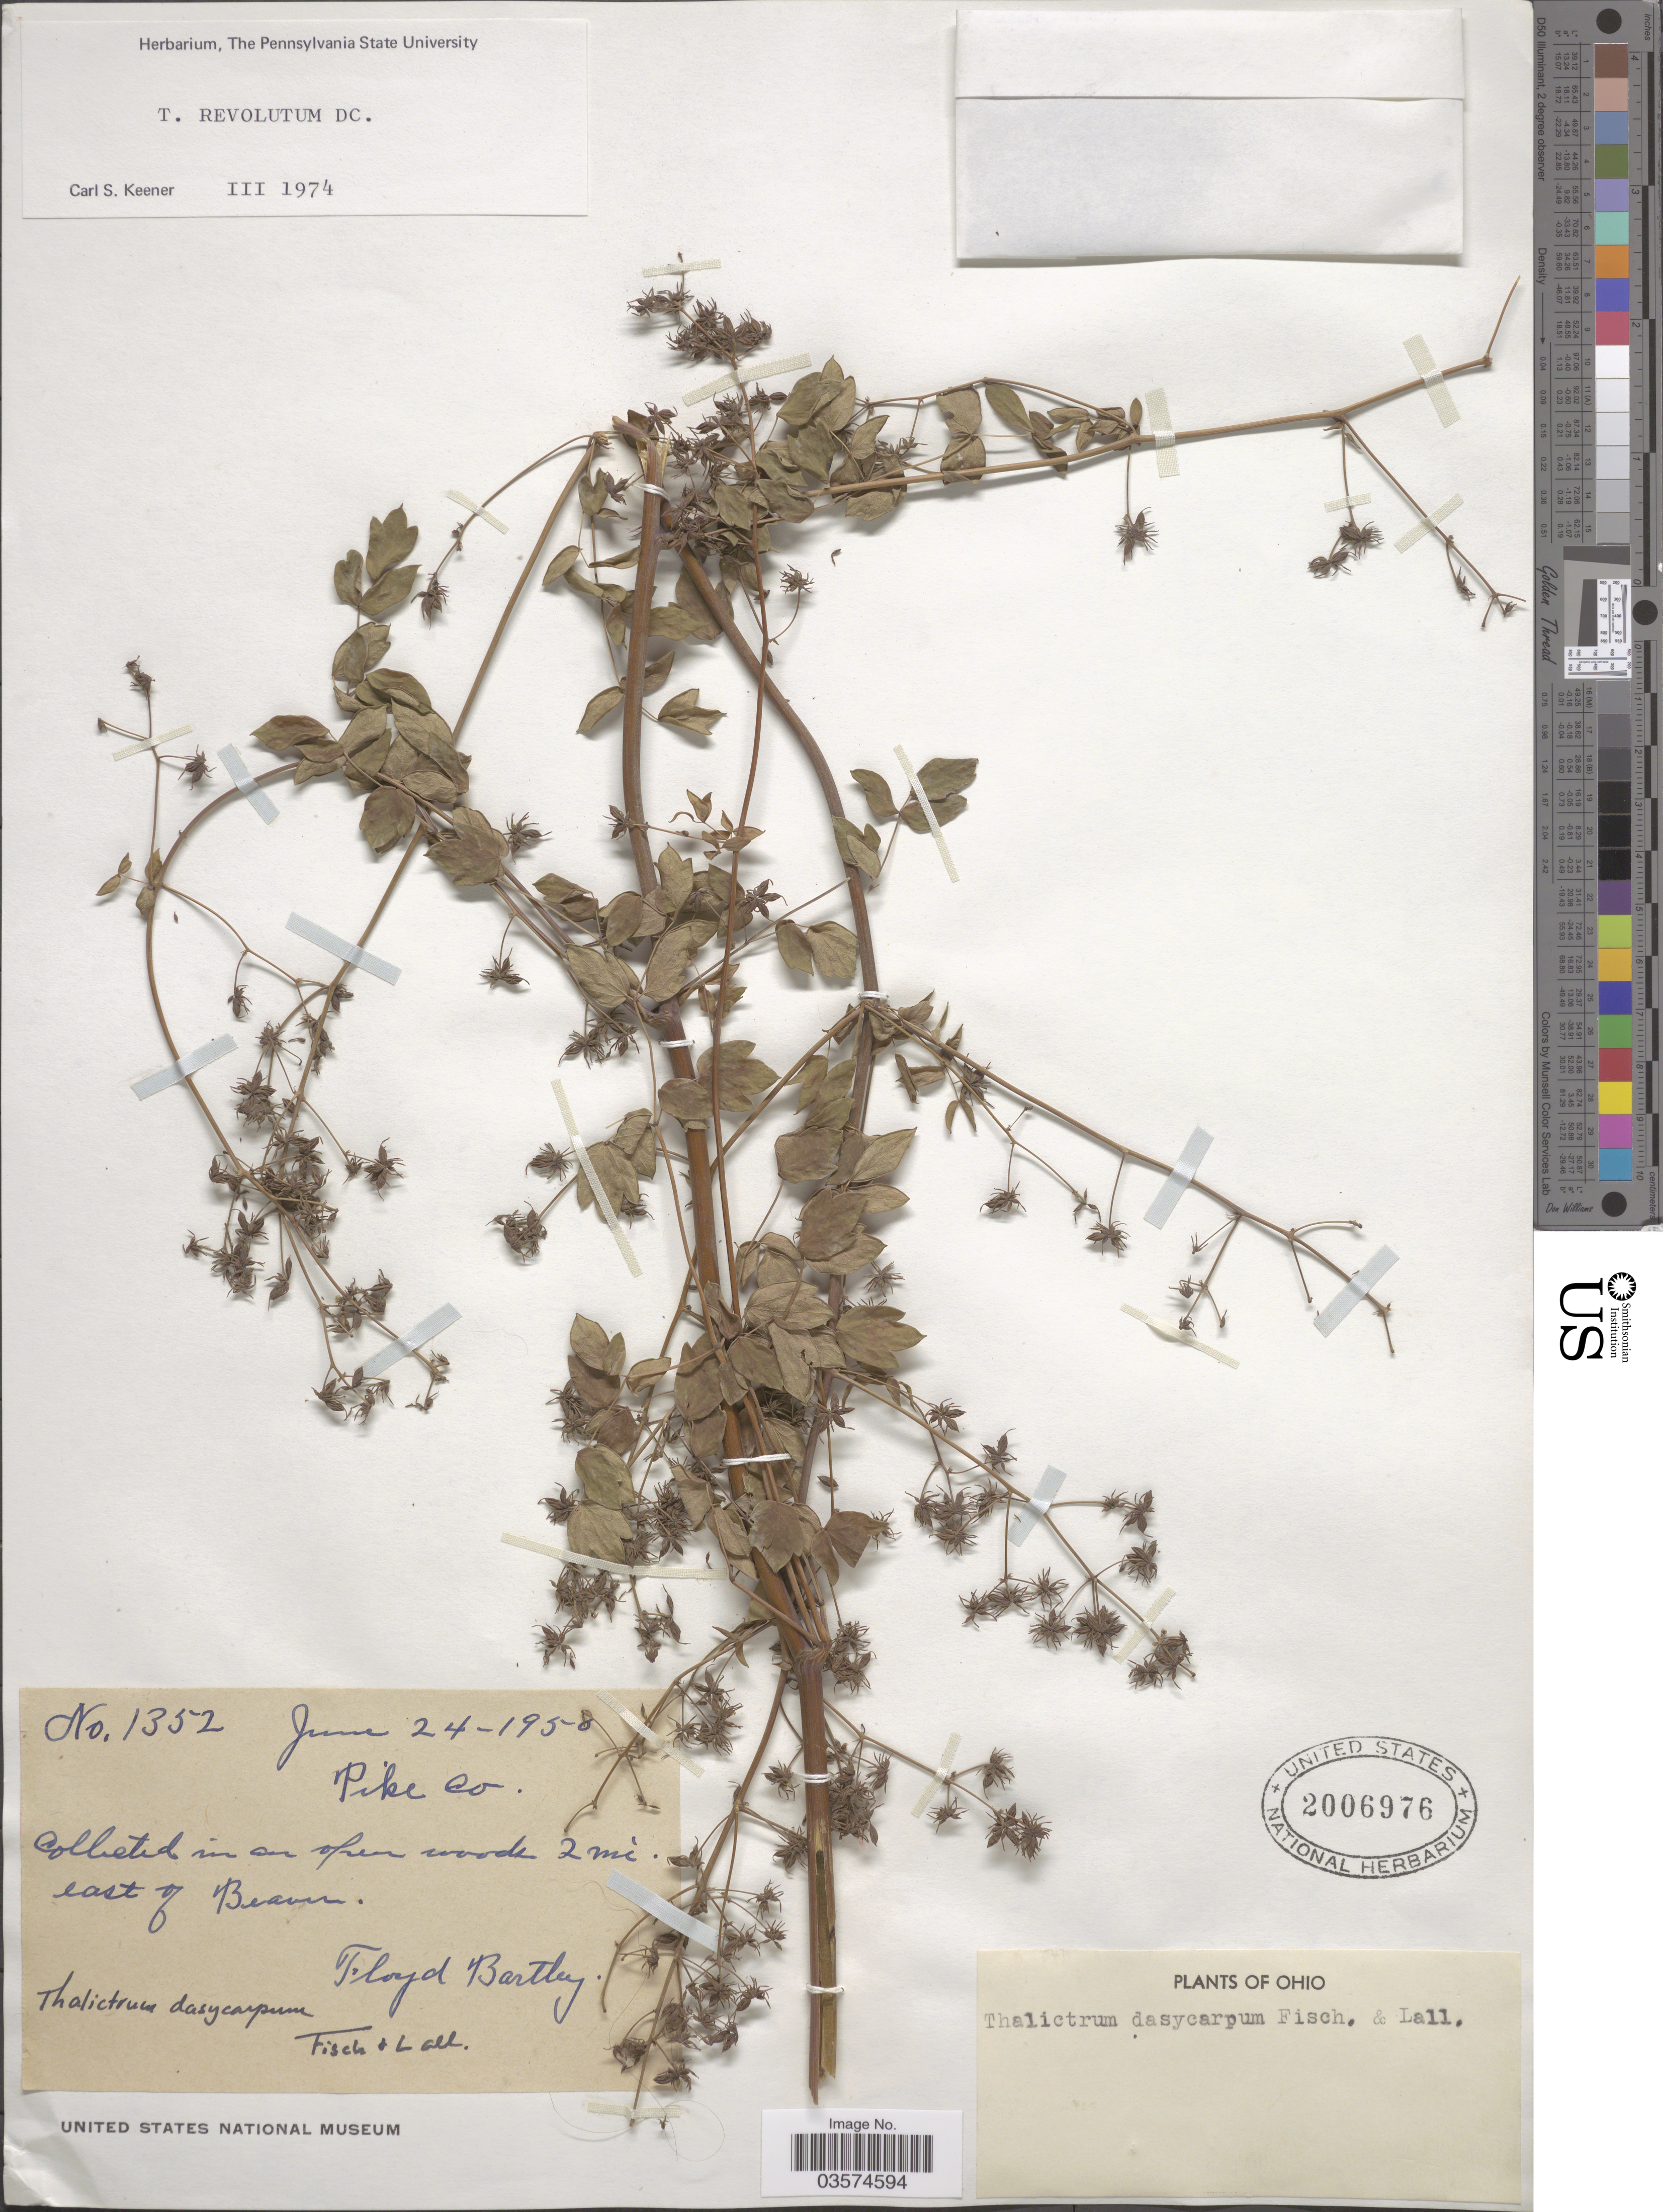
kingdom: Plantae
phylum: Tracheophyta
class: Magnoliopsida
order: Ranunculales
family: Ranunculaceae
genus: Thalictrum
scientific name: Thalictrum amphibolum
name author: Greene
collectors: F. Bartley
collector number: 1352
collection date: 1950-06-24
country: United States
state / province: Ohio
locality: Pike Co. In an open woods 2 mi east of Beaver.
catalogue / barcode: US 2006976